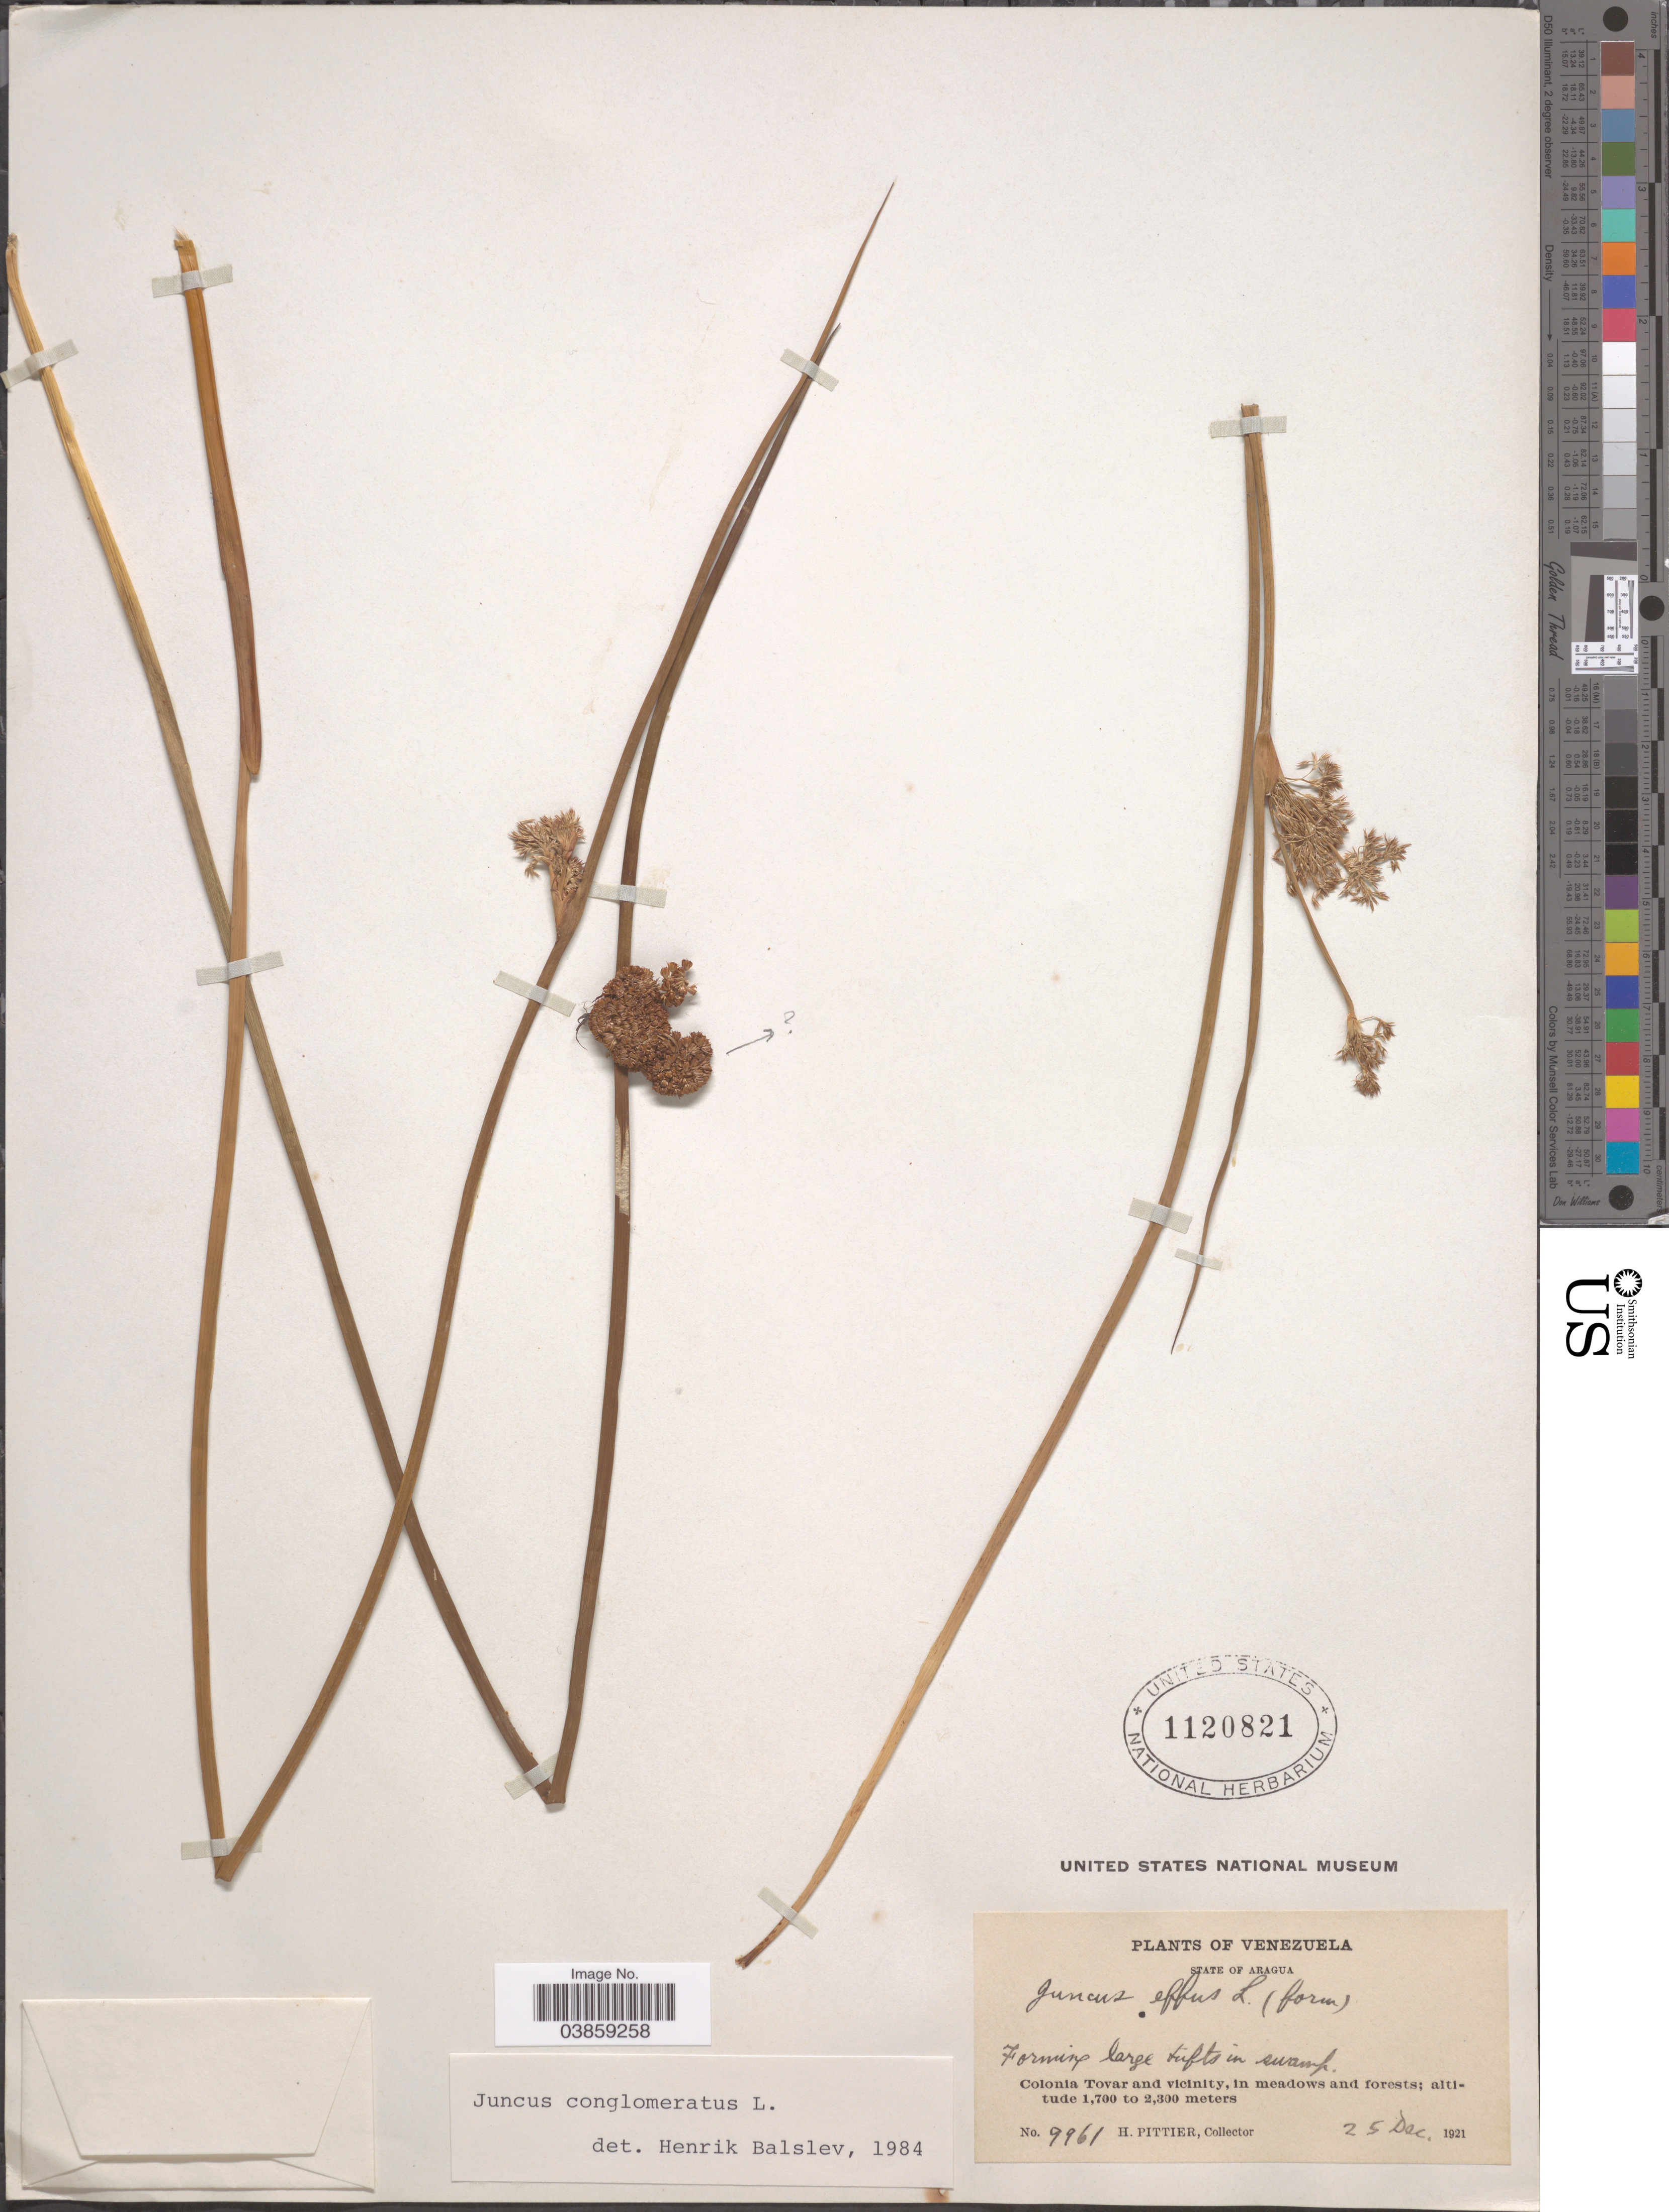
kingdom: Plantae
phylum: Tracheophyta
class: Liliopsida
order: Poales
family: Juncaceae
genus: Juncus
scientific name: Juncus conglomeratus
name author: L.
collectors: H. F. Pittier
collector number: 9961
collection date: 1921-12-25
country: Venezuela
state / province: Aragua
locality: Colonia Tovar and vicinity.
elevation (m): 1700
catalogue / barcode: US 1120821